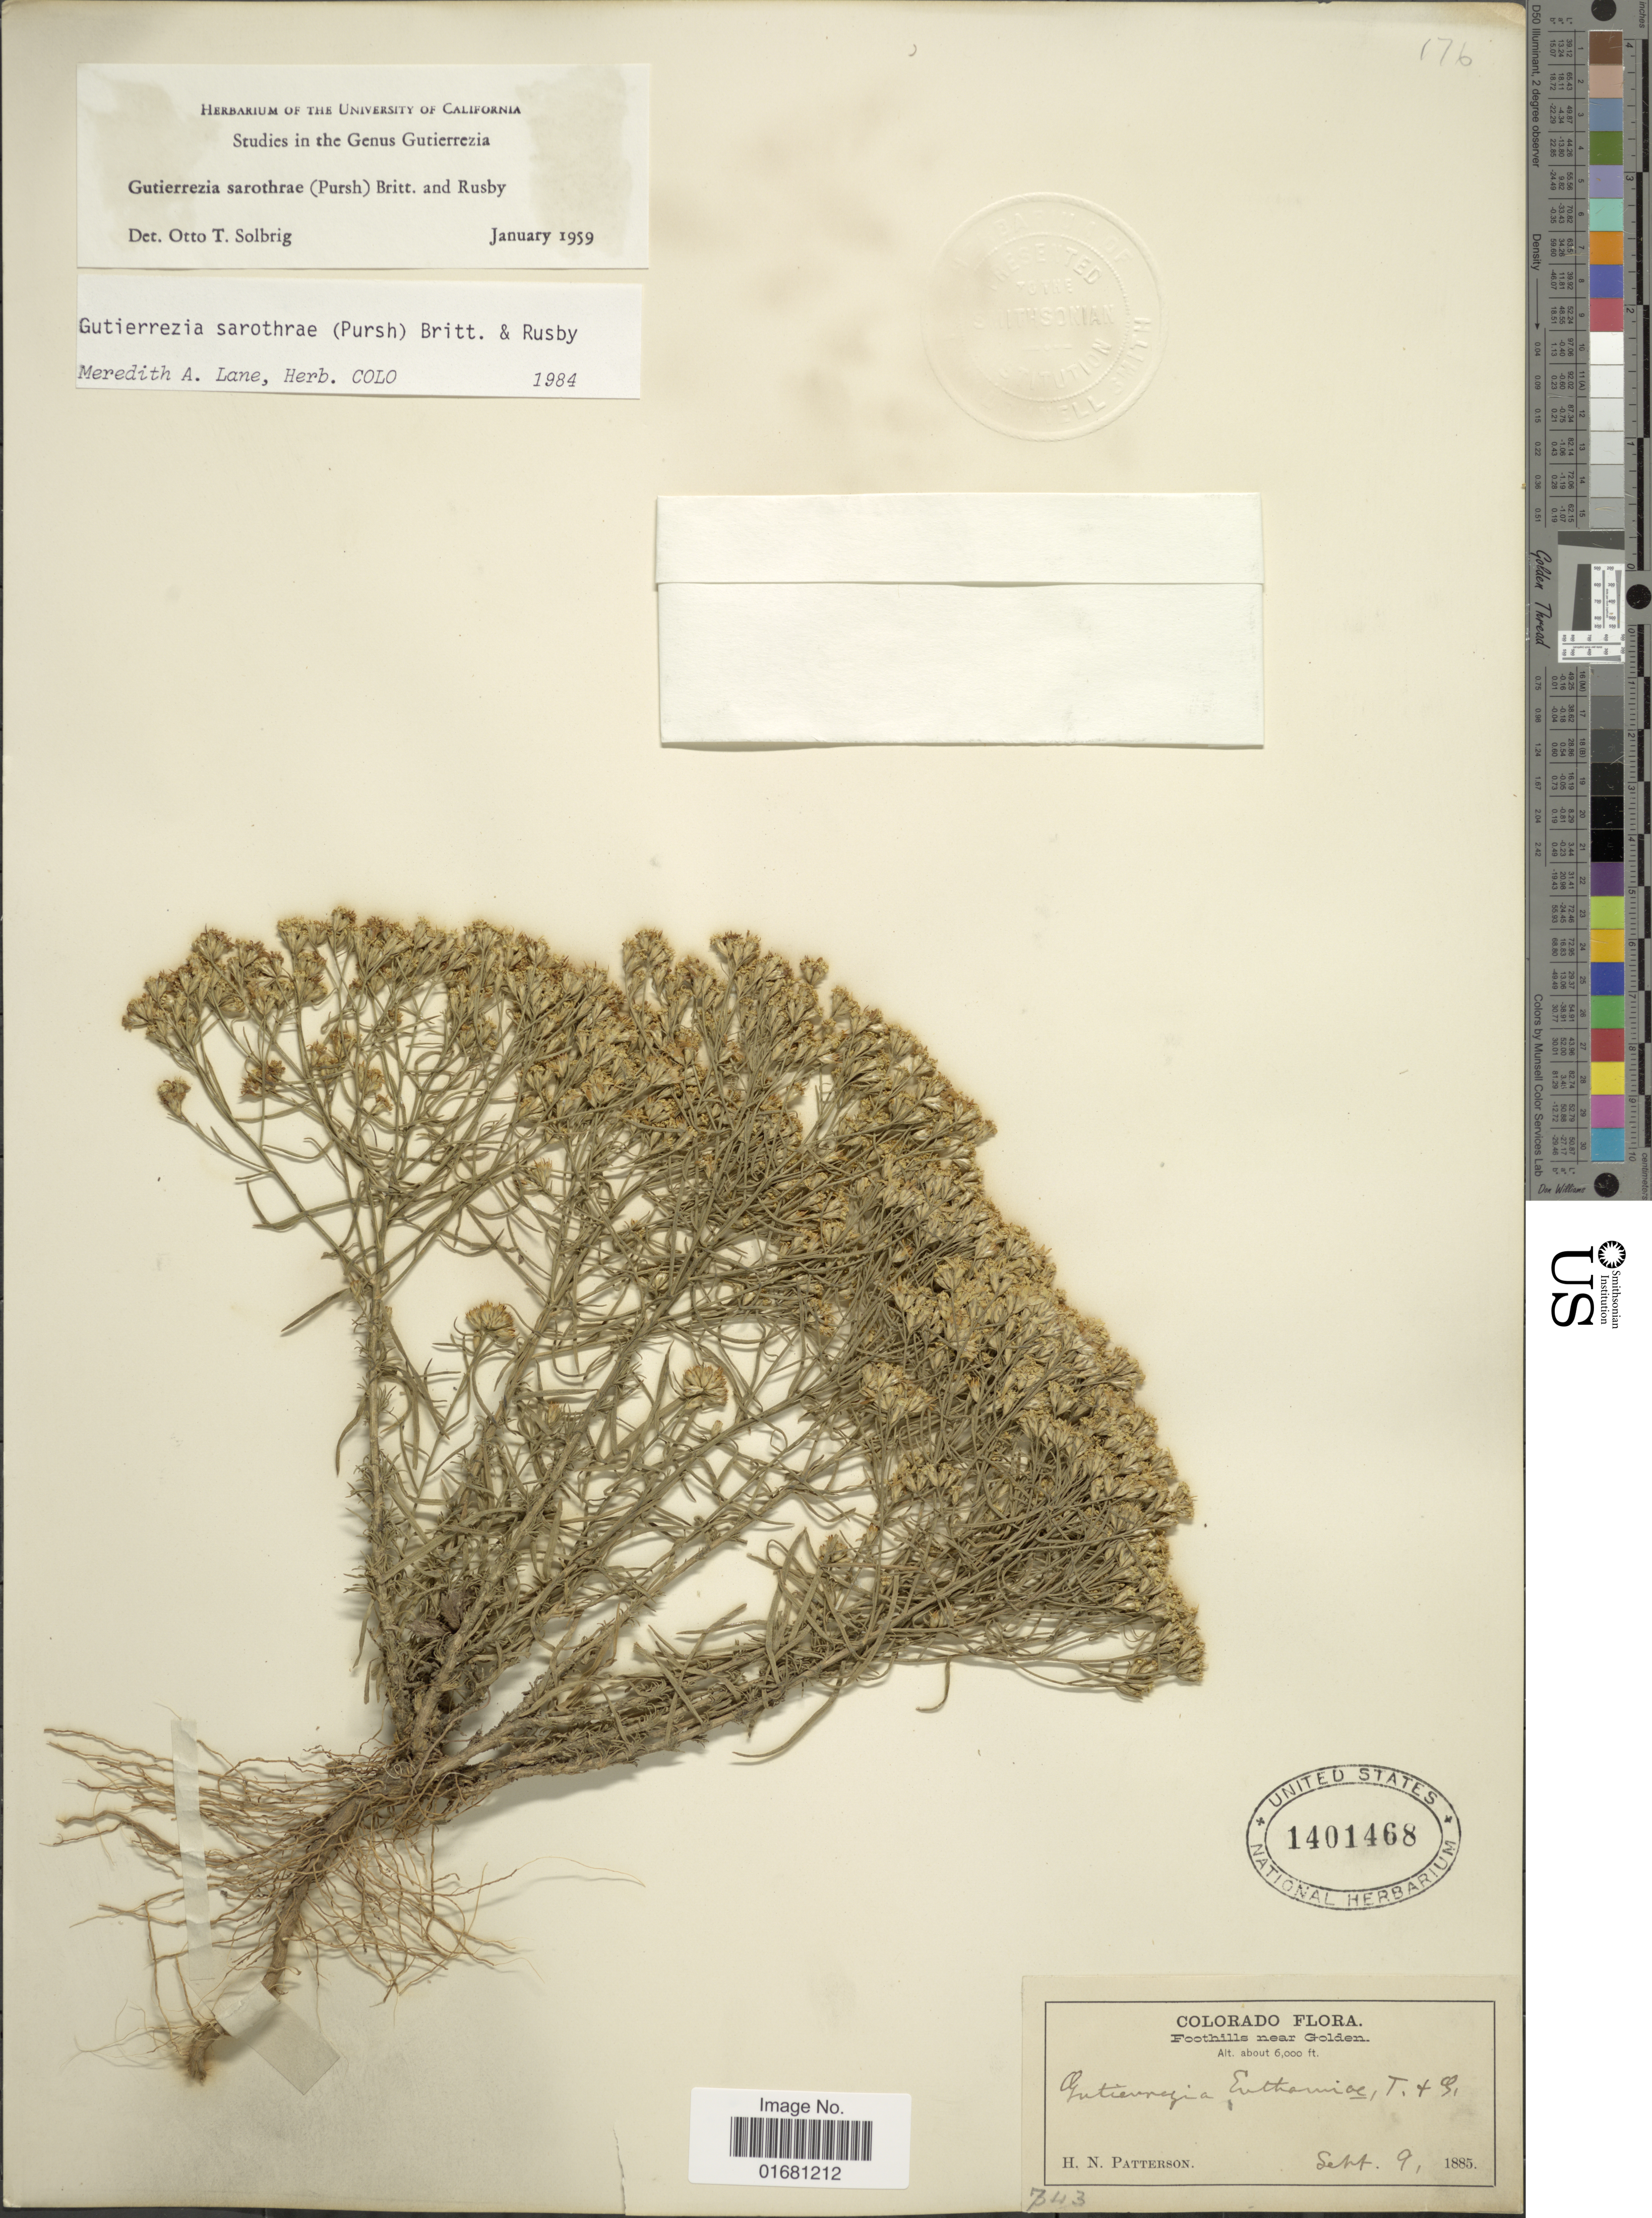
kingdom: Plantae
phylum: Tracheophyta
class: Magnoliopsida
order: Asterales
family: Asteraceae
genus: Gutierrezia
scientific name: Gutierrezia sarothrae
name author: (Pursh) Britton & Rusby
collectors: H. N. Patterson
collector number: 743?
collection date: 1885-09-09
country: United States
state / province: Colorado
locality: Foothills near Golden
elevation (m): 1829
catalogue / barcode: US 1401468